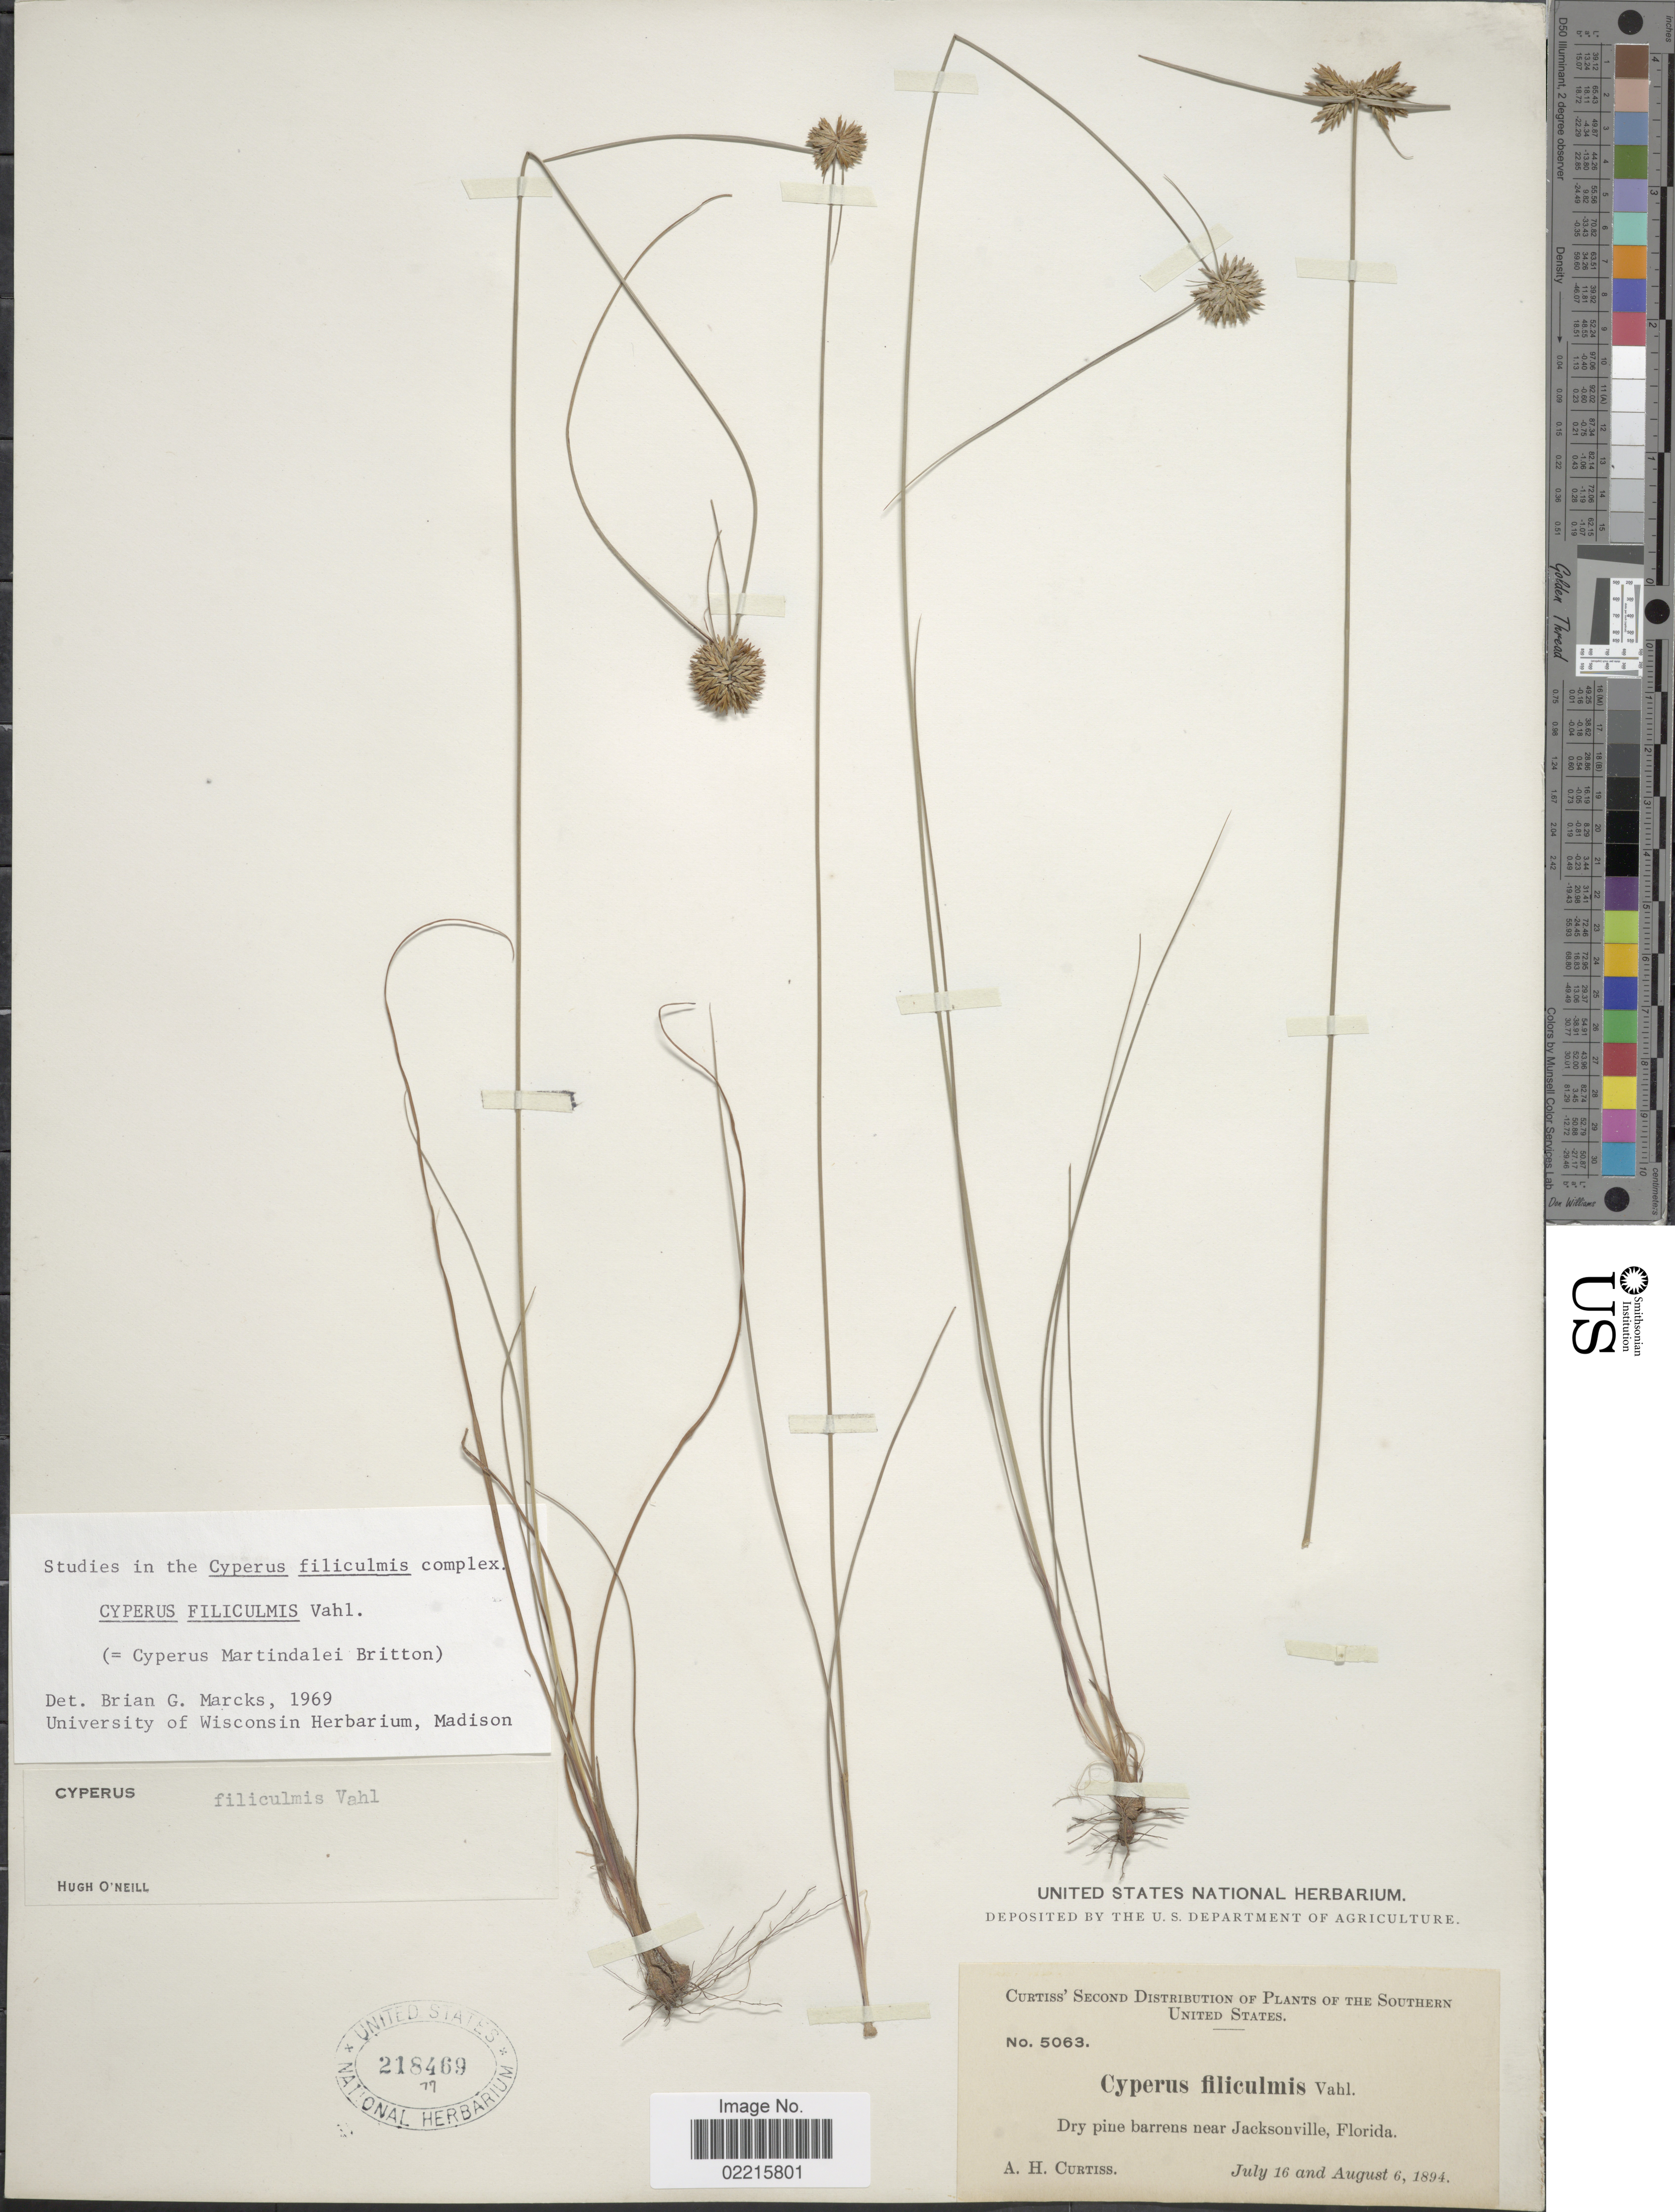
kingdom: Plantae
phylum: Tracheophyta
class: Liliopsida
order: Poales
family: Cyperaceae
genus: Cyperus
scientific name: Cyperus filiculmis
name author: Vahl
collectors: A. H. Curtiss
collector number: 5063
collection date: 1894-07-16/1894-08-06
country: United States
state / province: Florida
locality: Near Jacksonville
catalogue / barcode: US 218469